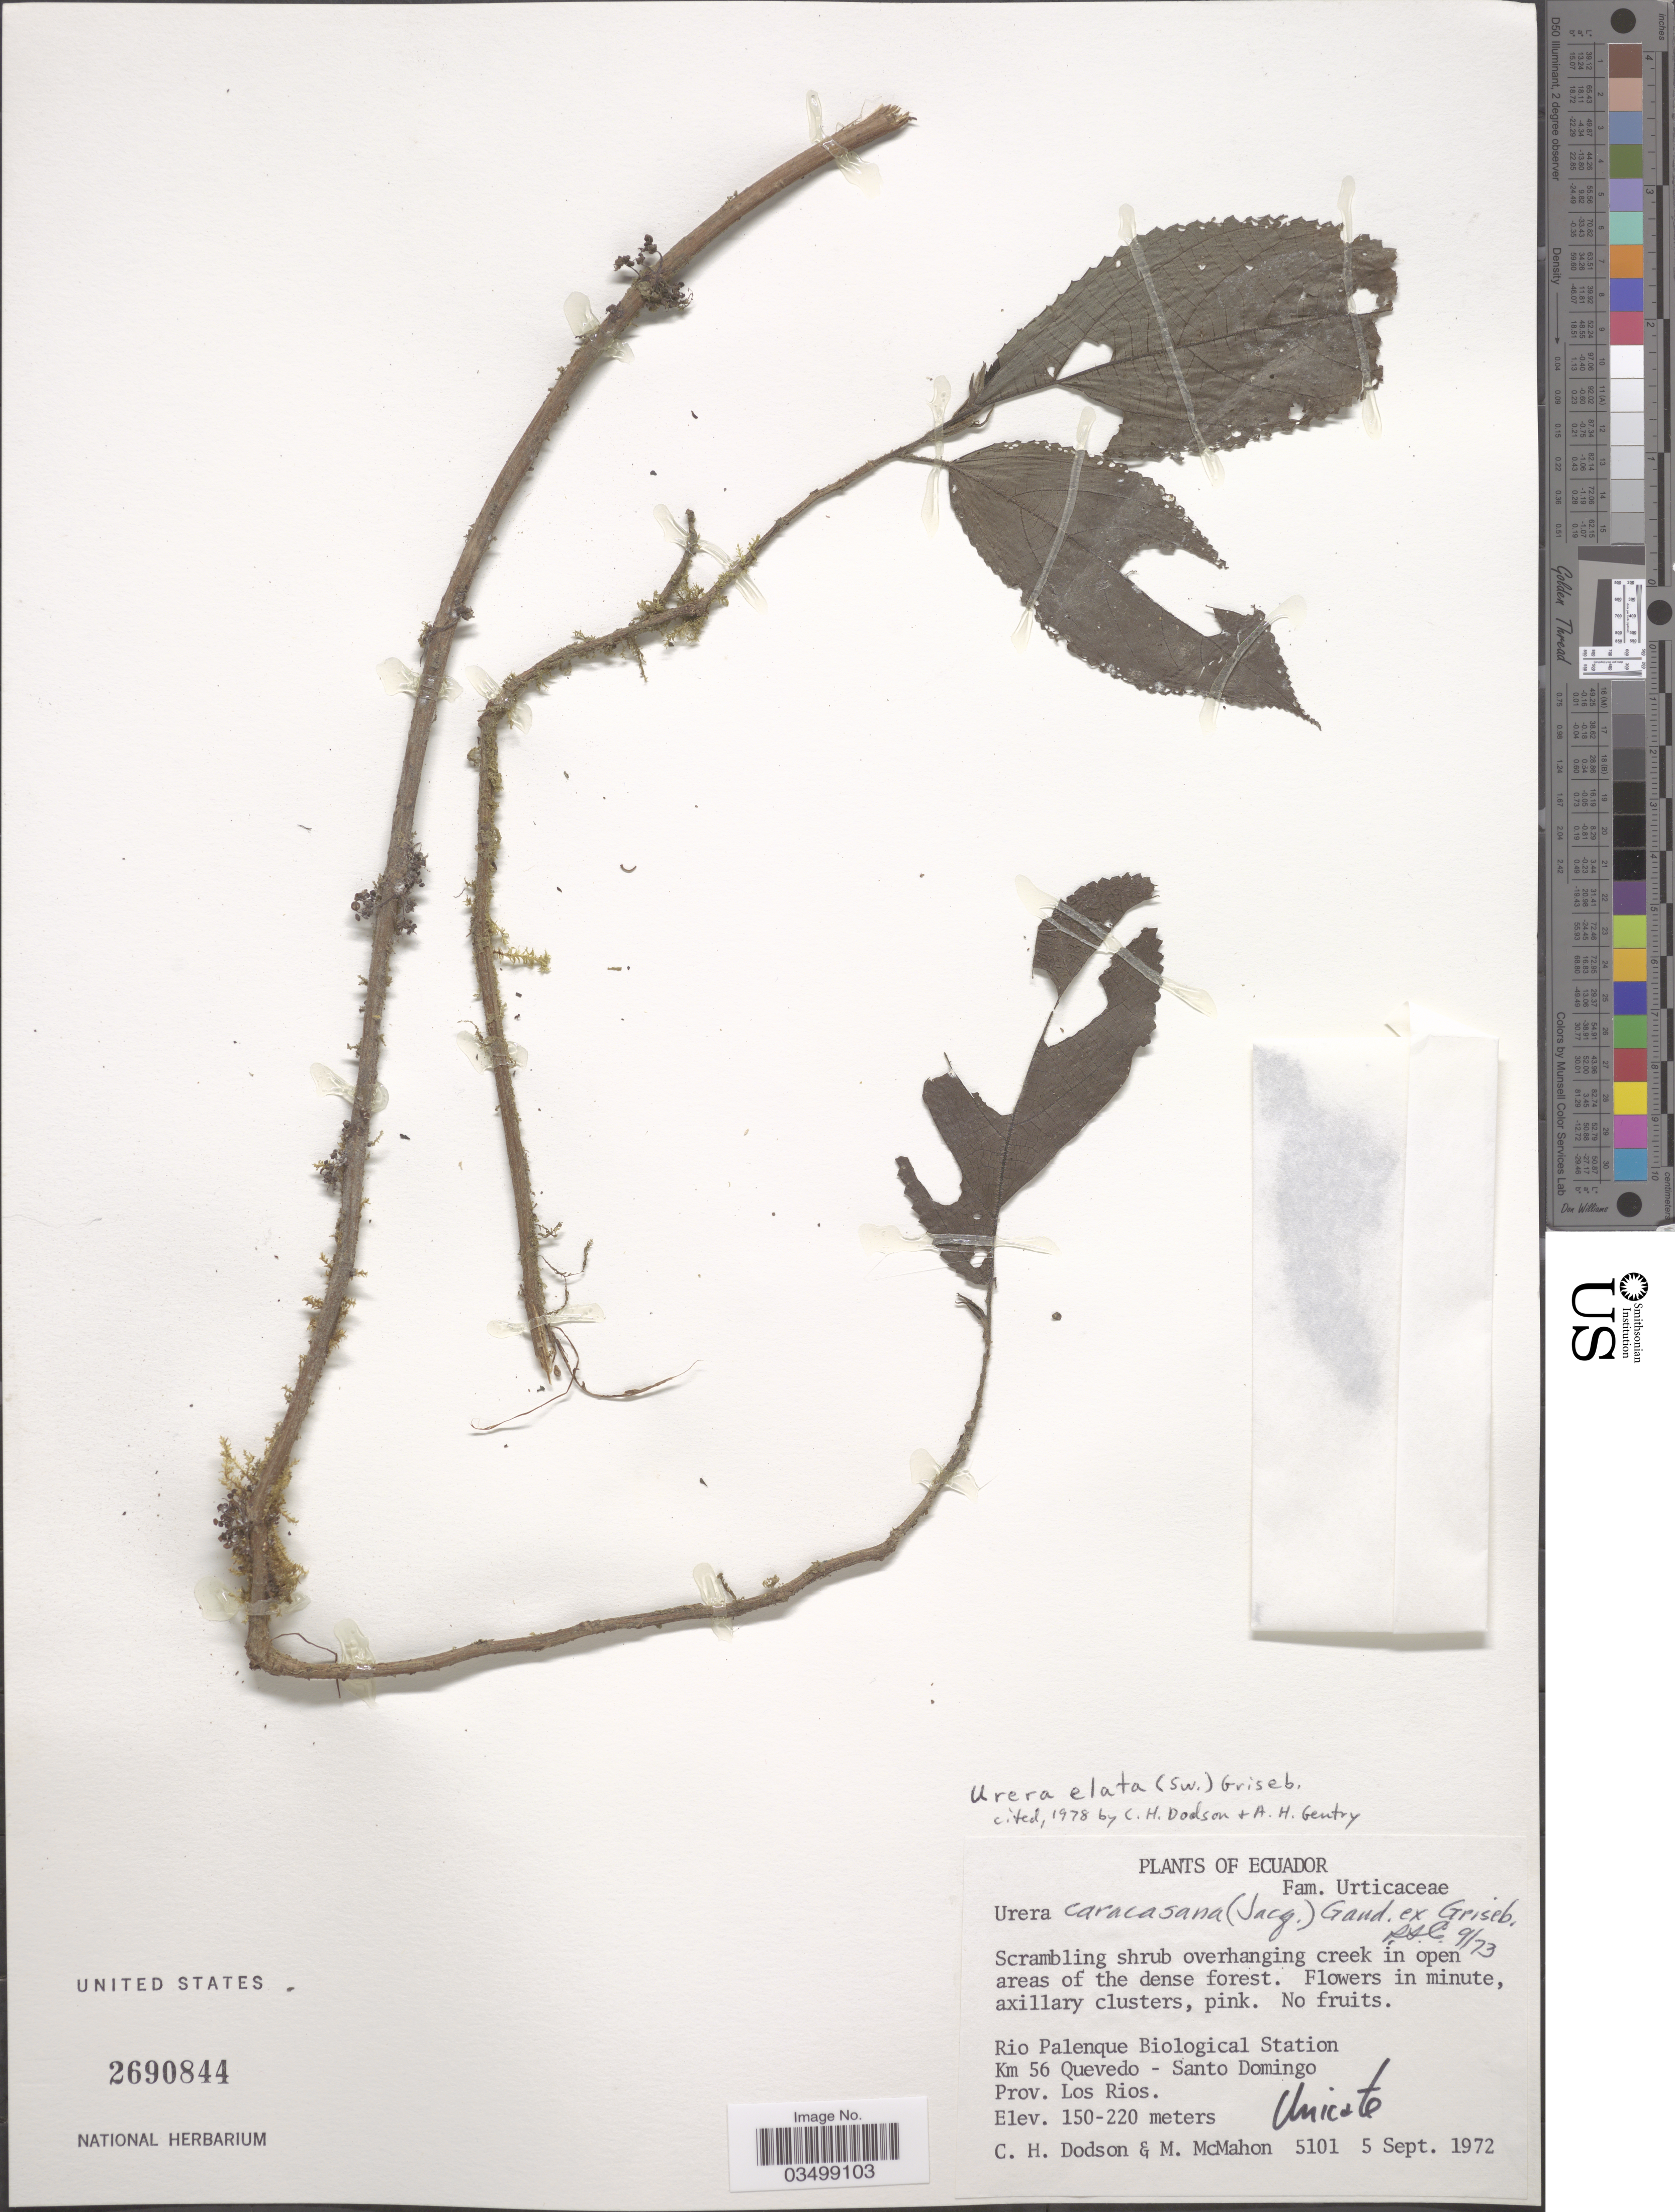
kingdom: Plantae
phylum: Tracheophyta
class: Magnoliopsida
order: Rosales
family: Urticaceae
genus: Urera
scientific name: Urera elata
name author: (Sw.) Griseb.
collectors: C. H. Dodson & M. McMahon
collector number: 5101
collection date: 1972-09-05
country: Ecuador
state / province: Los Ríos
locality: Rio Palenque Biological Station. Km 56 Quevedo - Santo Domingo.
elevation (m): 150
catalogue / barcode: US 2690844